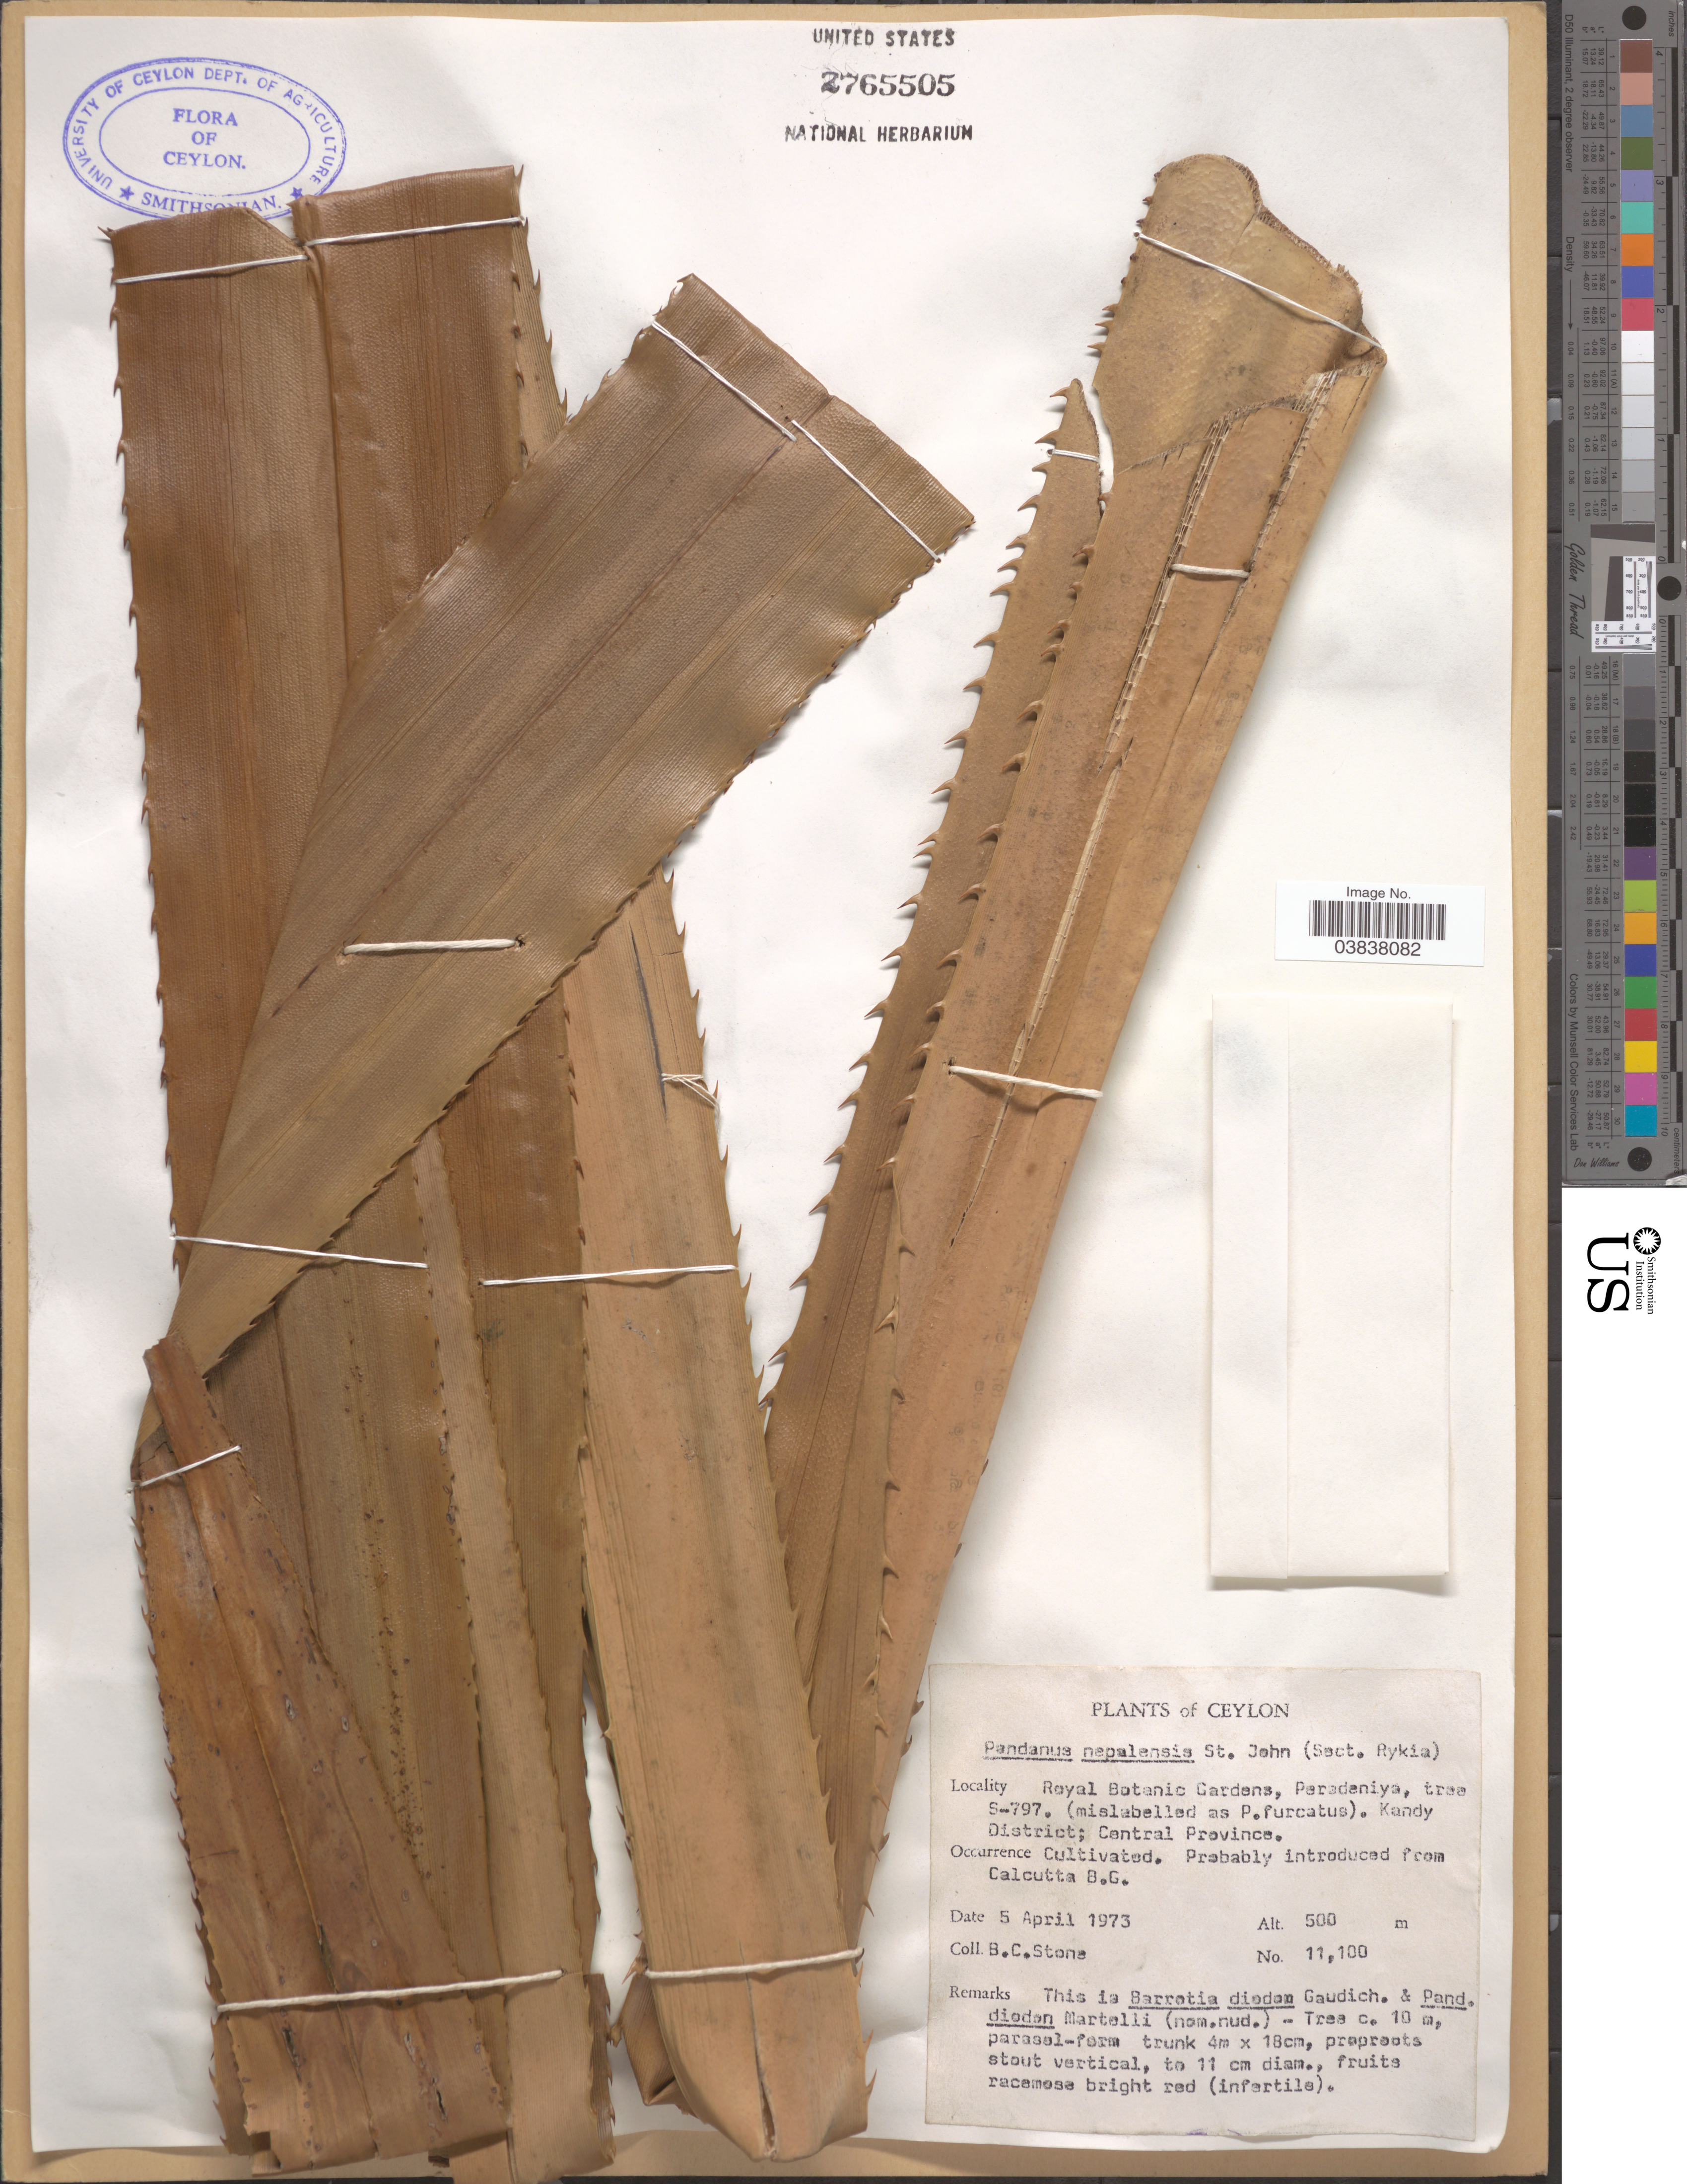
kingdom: Plantae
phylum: Tracheophyta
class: Liliopsida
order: Pandanales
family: Pandanaceae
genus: Pandanus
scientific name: Pandanus nepalensis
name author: H. St. John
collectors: B. C. Stone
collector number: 11100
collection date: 1973-04-05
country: Sri Lanka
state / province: Central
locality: Ceylon. Royal Botanic Gardens, Peradeniya. Kandy District.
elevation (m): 500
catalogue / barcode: US 2765505